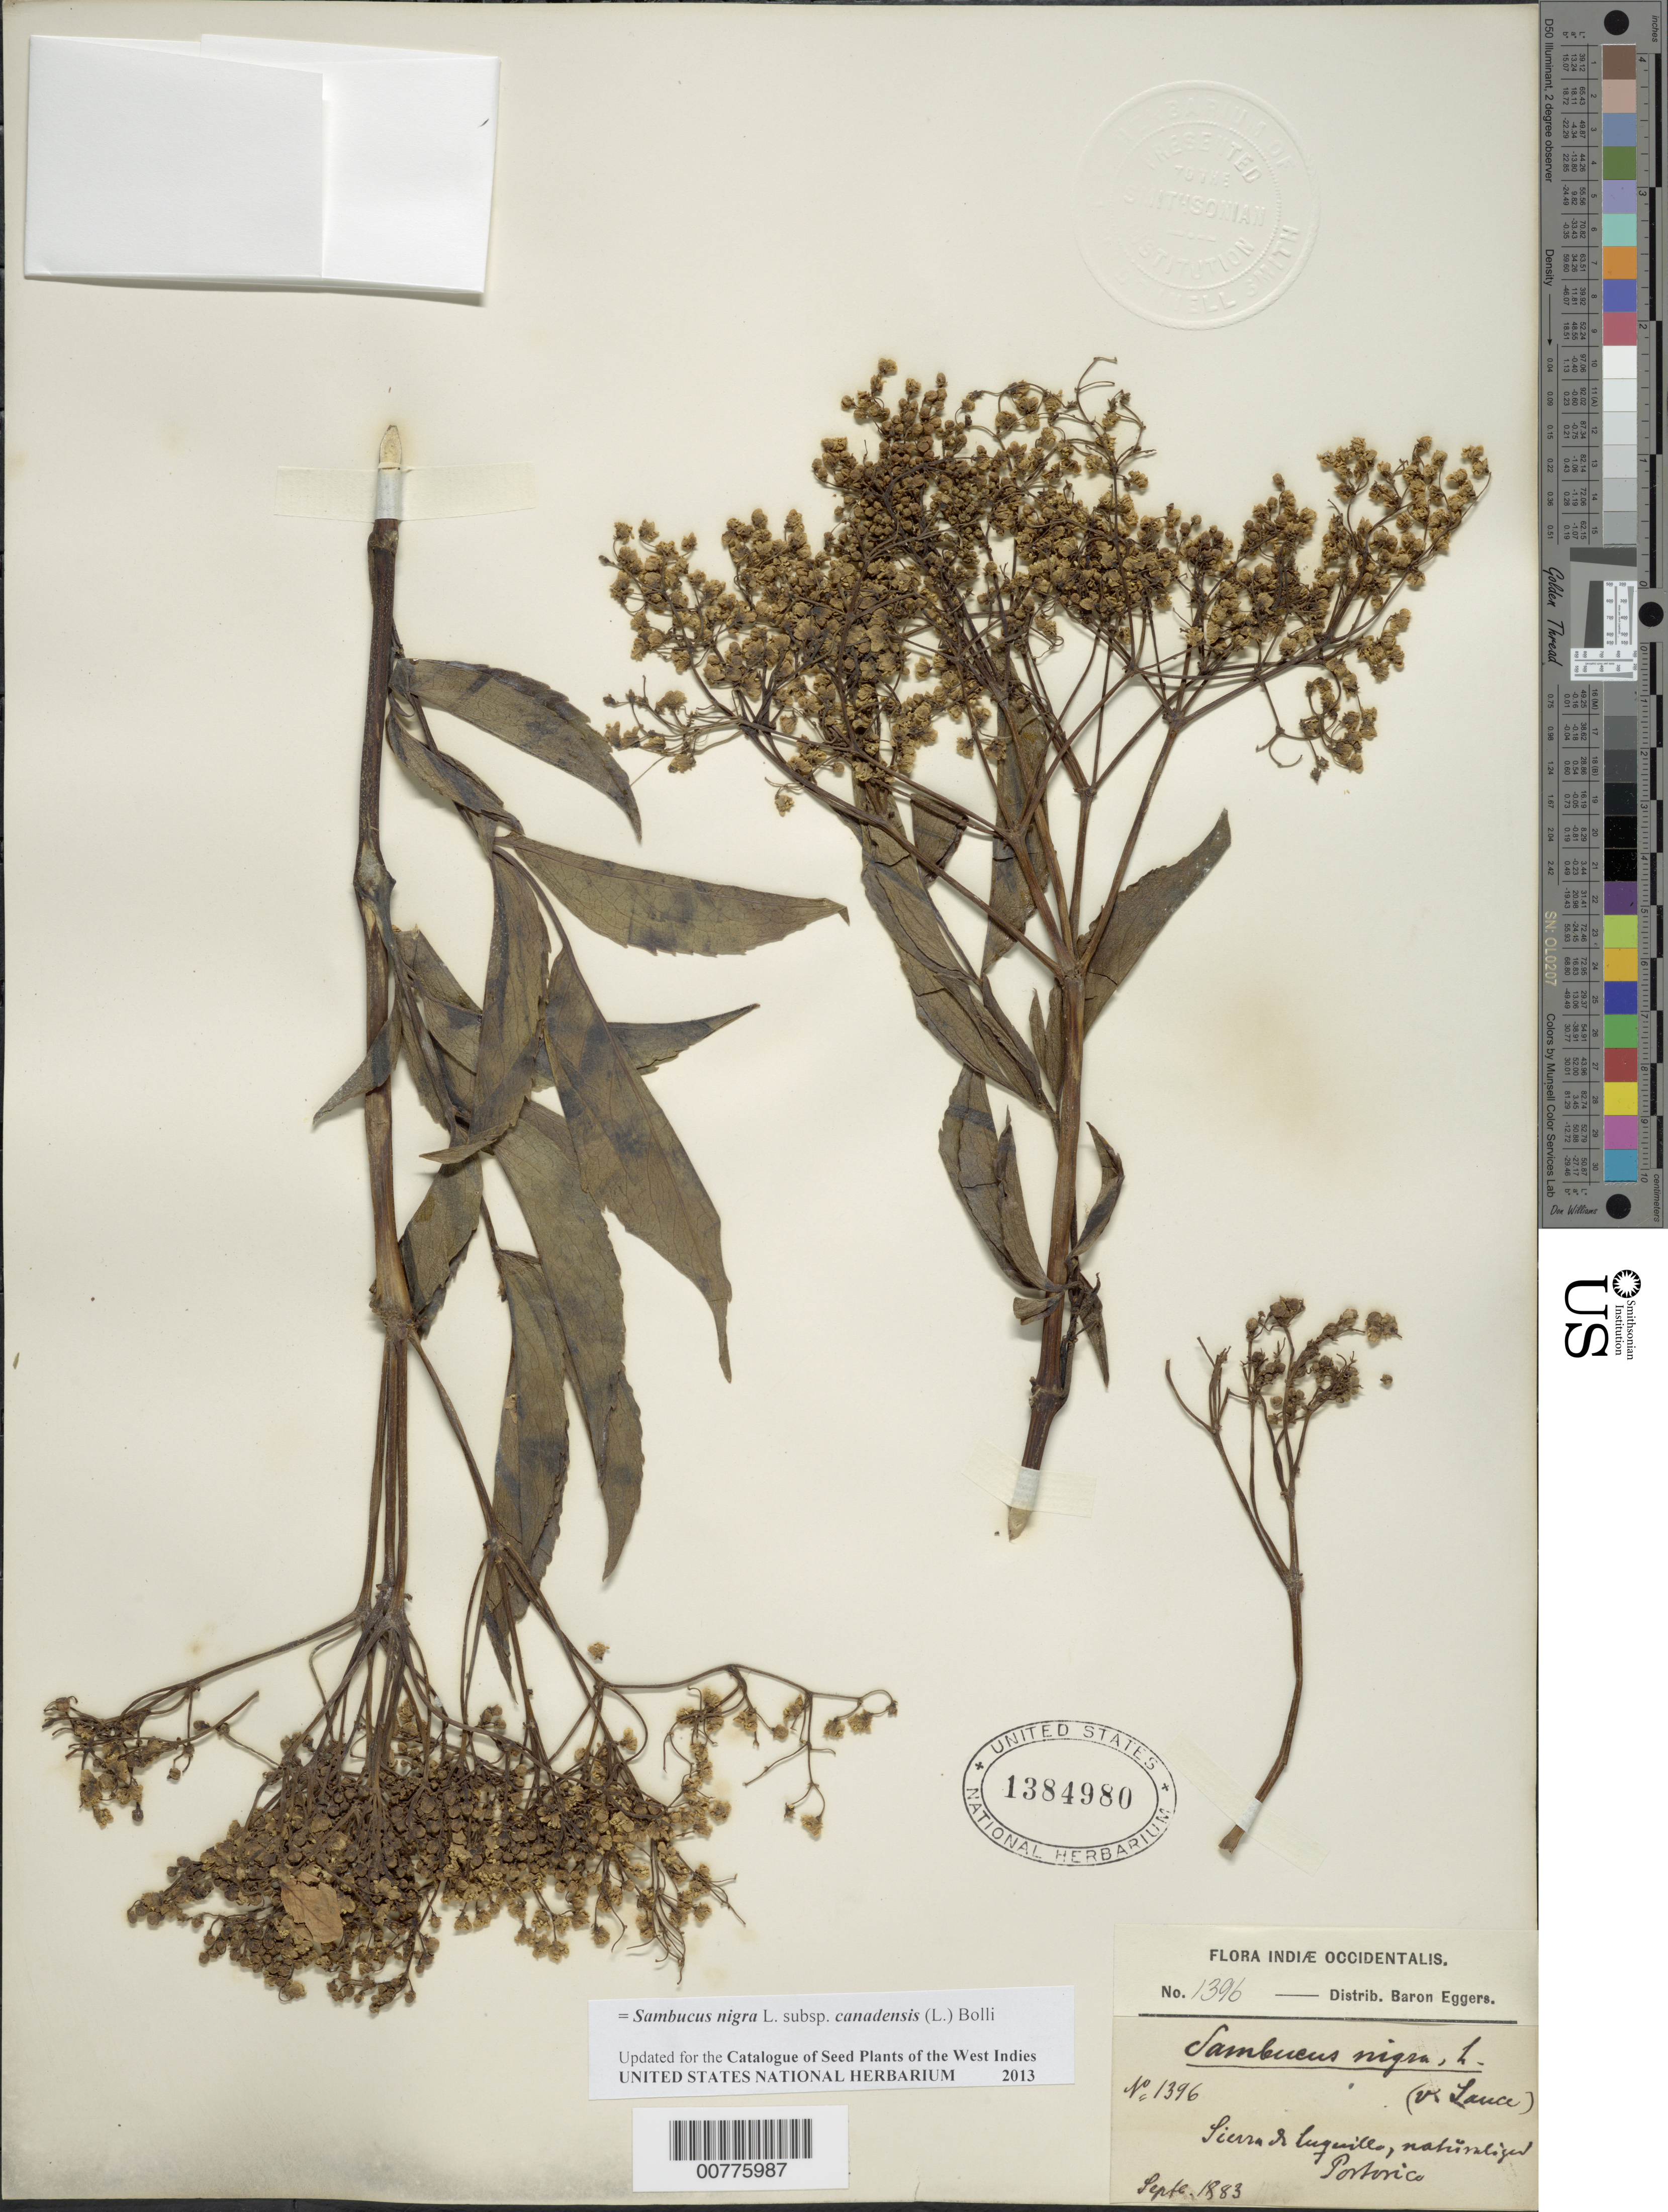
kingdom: Plantae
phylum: Tracheophyta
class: Magnoliopsida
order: Dipsacales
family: Viburnaceae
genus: Sambucus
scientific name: Sambucus nigra subsp. canadensis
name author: (L.) Bolli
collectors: H. F. A. von Eggers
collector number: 1396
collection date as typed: Sep 1883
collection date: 1883-09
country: Puerto Rico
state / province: Luquillo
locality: Sierra de Luquillo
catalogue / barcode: US 1384980